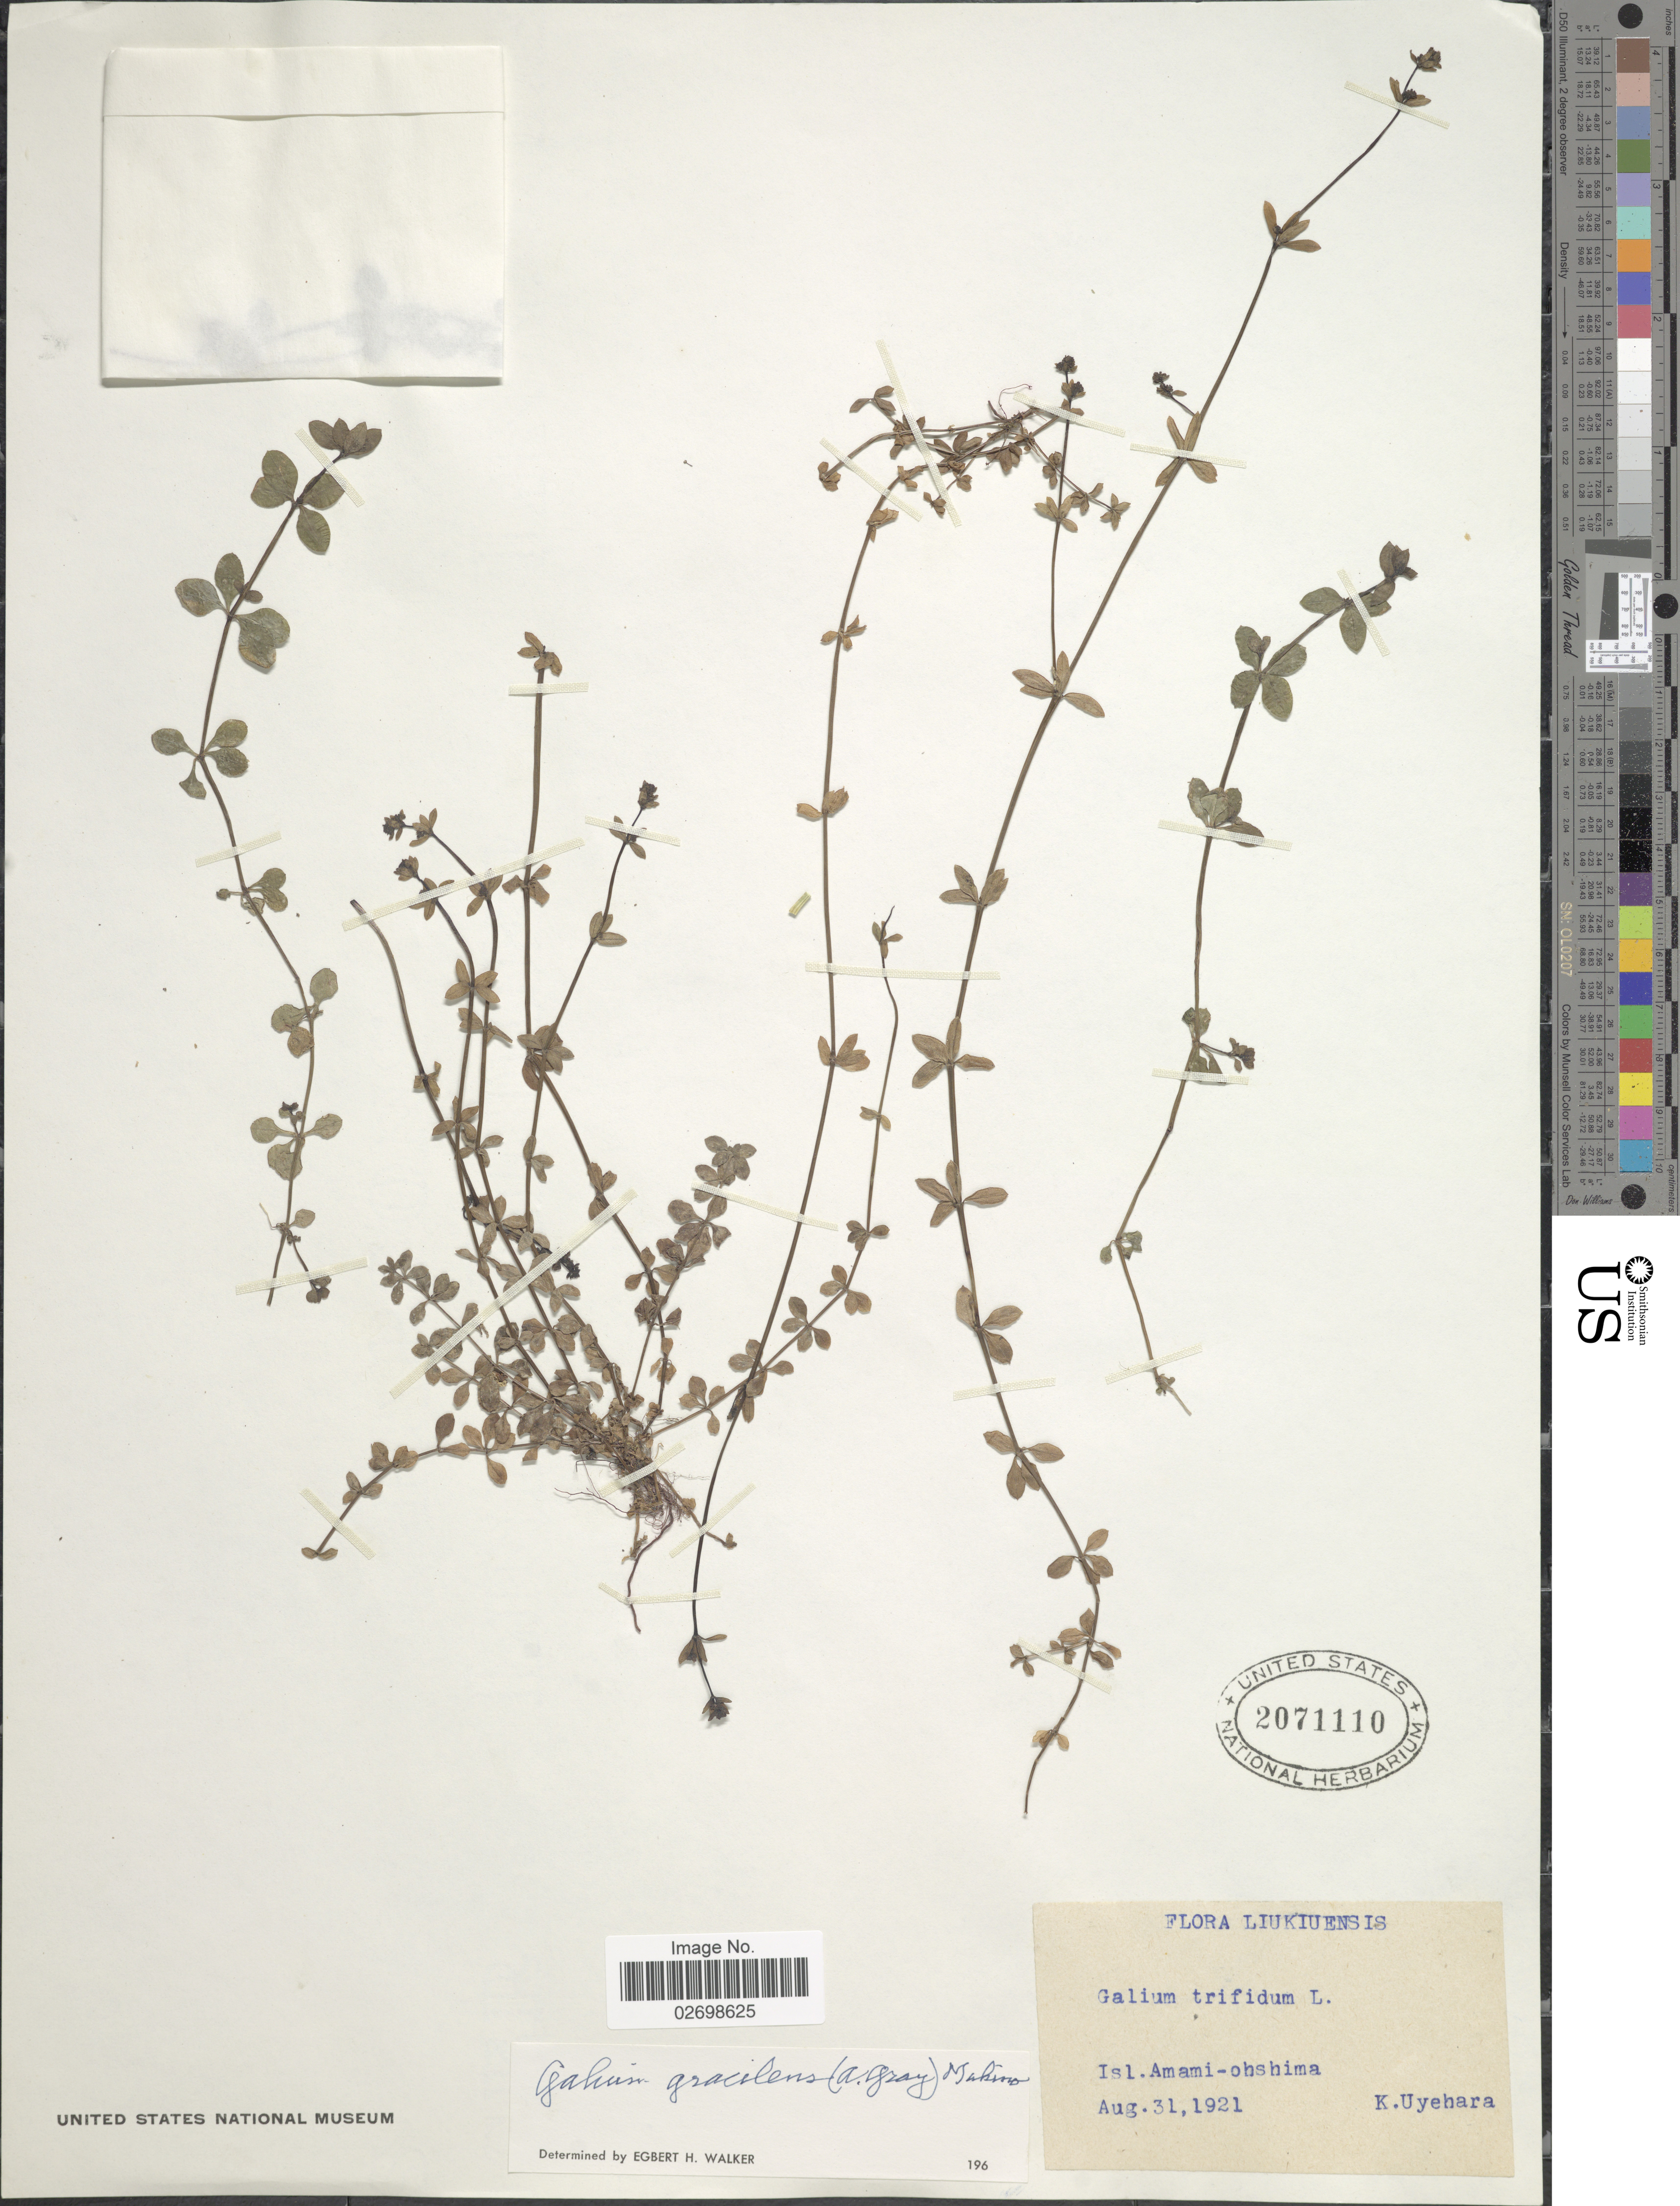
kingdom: Plantae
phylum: Tracheophyta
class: Magnoliopsida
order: Gentianales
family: Rubiaceae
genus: Galium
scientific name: Galium gracilens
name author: (A. Gray) Makino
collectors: K. Uyehara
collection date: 1921-08-31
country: Japan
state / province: Okinawa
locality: Liukiuensis, Isl. Amami-ohshima.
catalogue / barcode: US 2071110